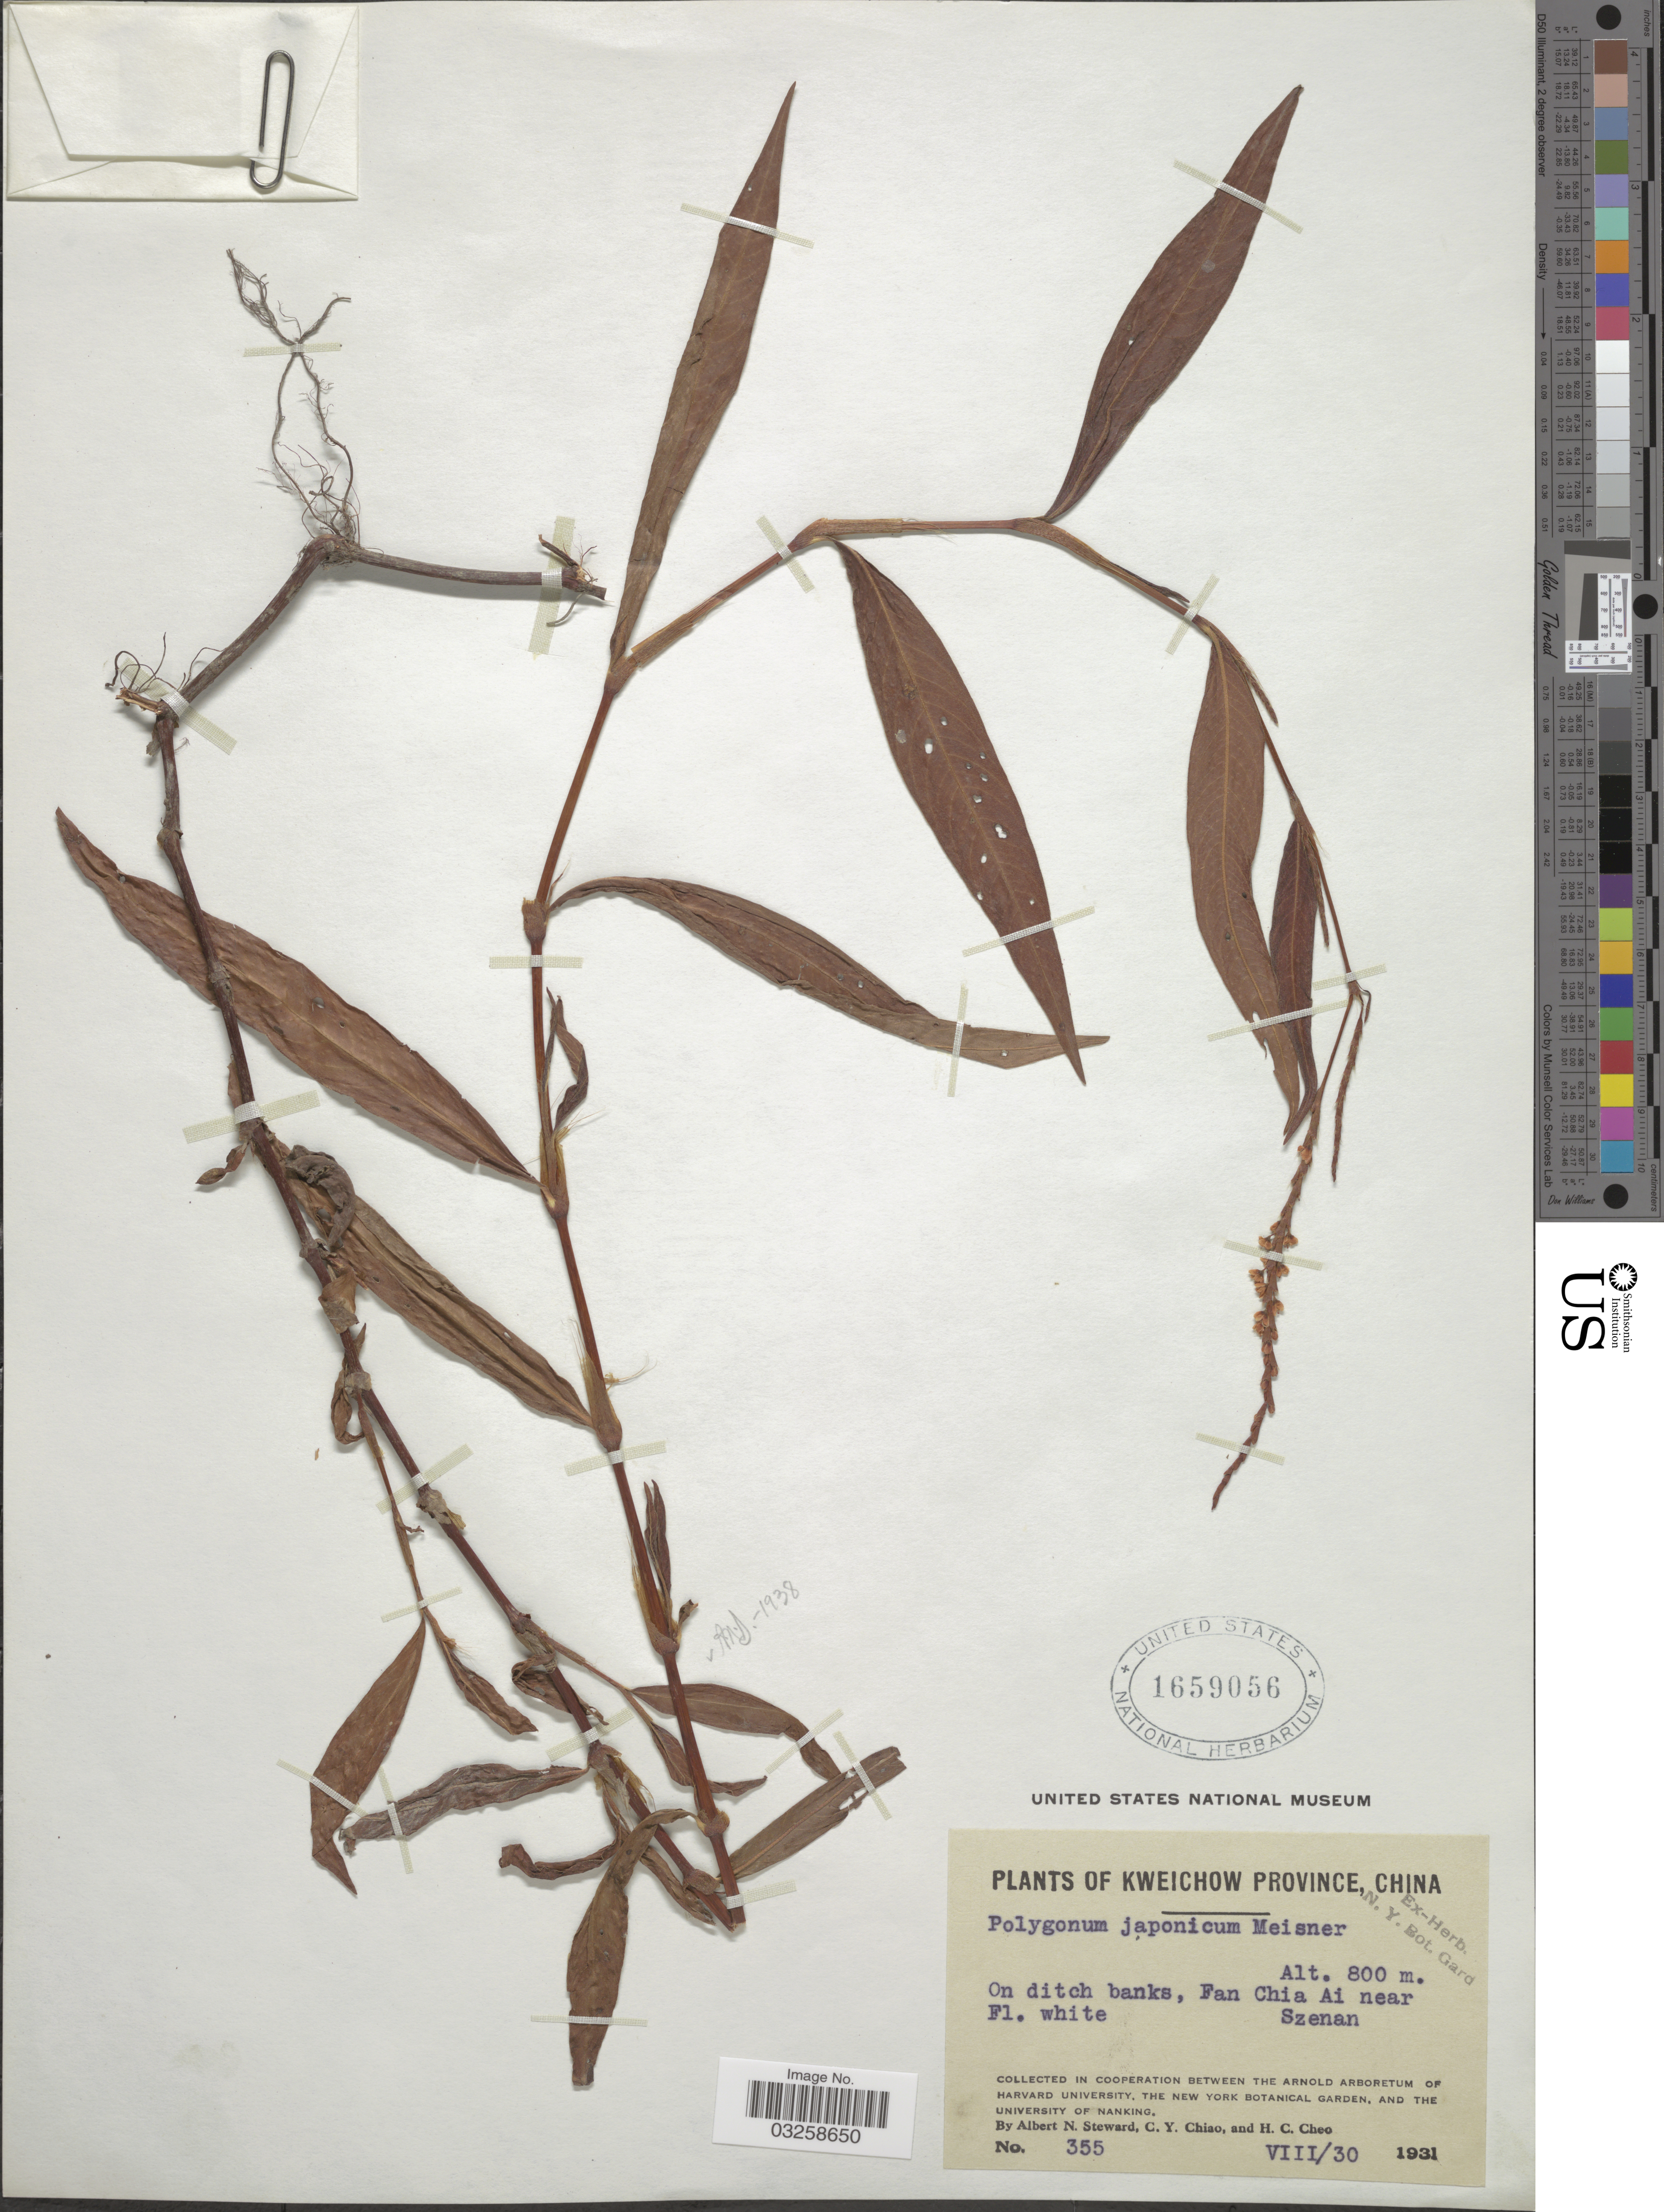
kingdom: Plantae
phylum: Tracheophyta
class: Magnoliopsida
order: Caryophyllales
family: Polygonaceae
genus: Polygonum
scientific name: Polygonum japonicum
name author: Meisn.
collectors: A. N. Steward, C. Y. Chiao & H. Cheo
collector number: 355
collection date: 1931-08-30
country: China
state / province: Guizhou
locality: Kweichow Province. On ditch banks, Fan Chia Ai near Szenan.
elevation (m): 800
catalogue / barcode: US 1659056